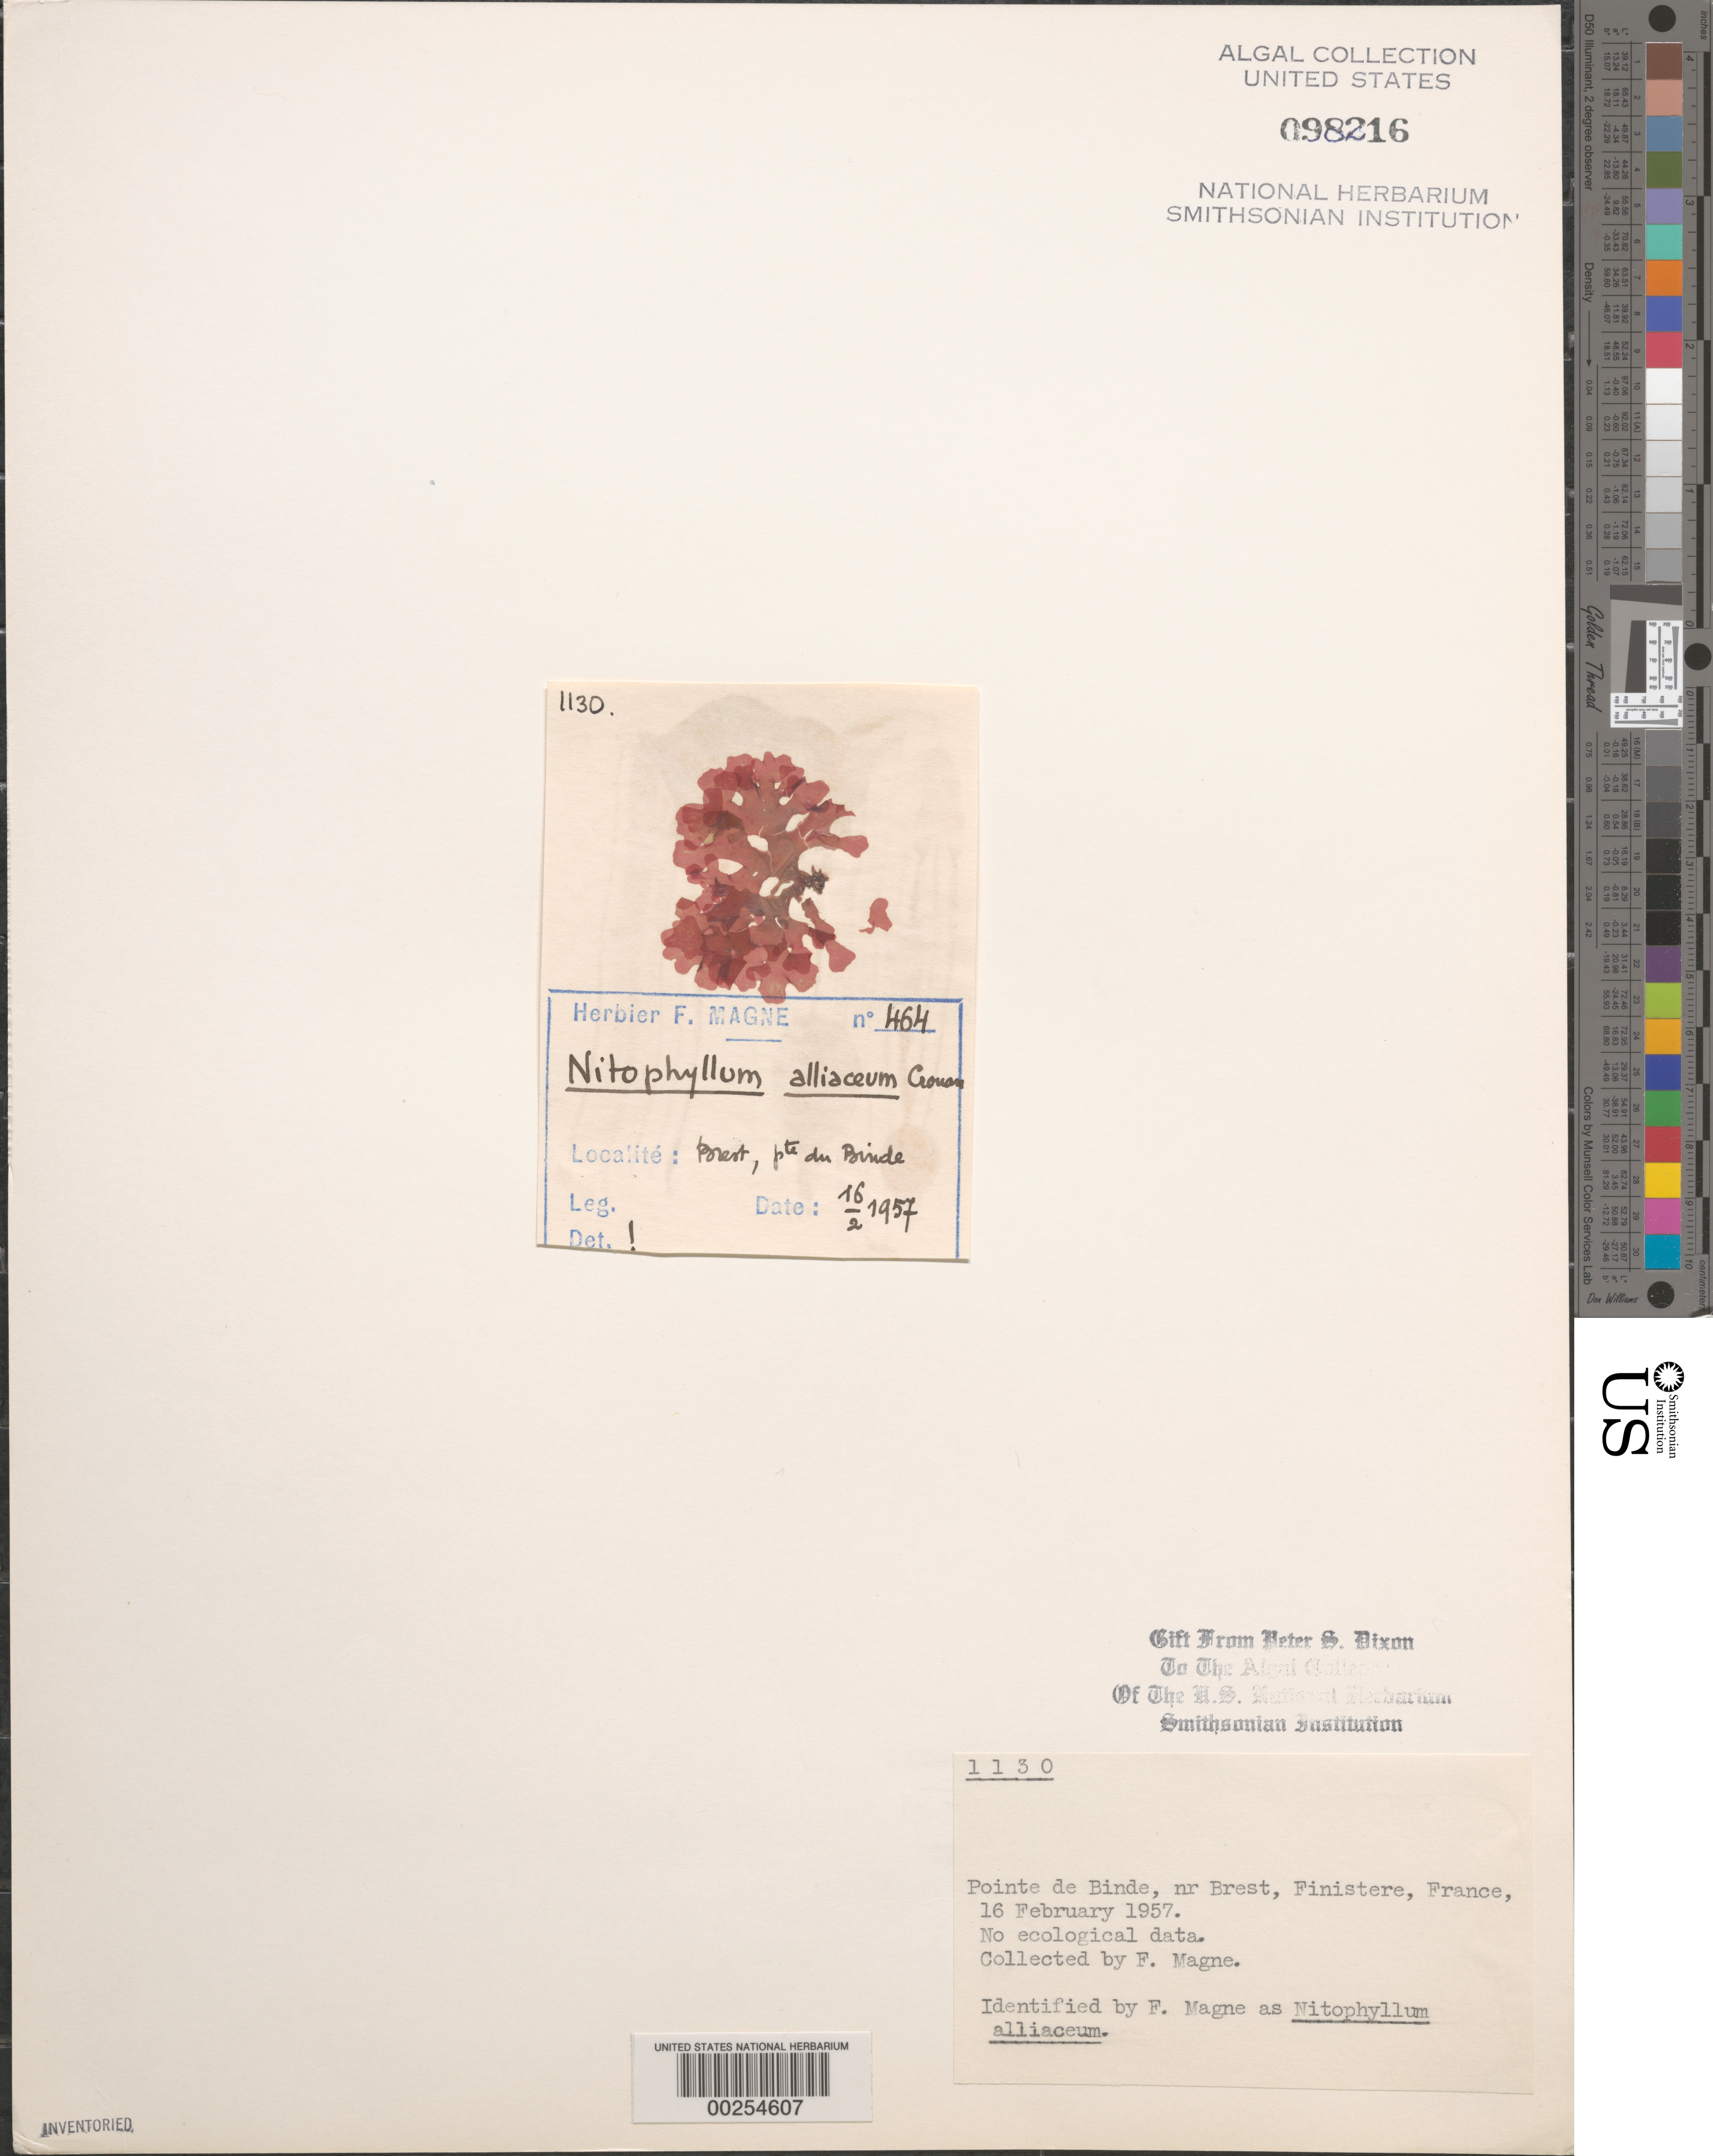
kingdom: Plantae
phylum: Rhodophyta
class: Florideophyceae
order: Ceramiales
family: Delesseriaceae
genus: Myriogramme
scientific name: Myriogramme alliacea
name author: (P. Crouan & H. Crouan) A. Athanasiadis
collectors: F. Magne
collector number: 464 & PSD 1130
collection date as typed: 16 Feb 1957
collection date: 1957-02-16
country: France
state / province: Bretagne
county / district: Finistère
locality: Pointe du Binde, near Brest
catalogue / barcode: US 98216